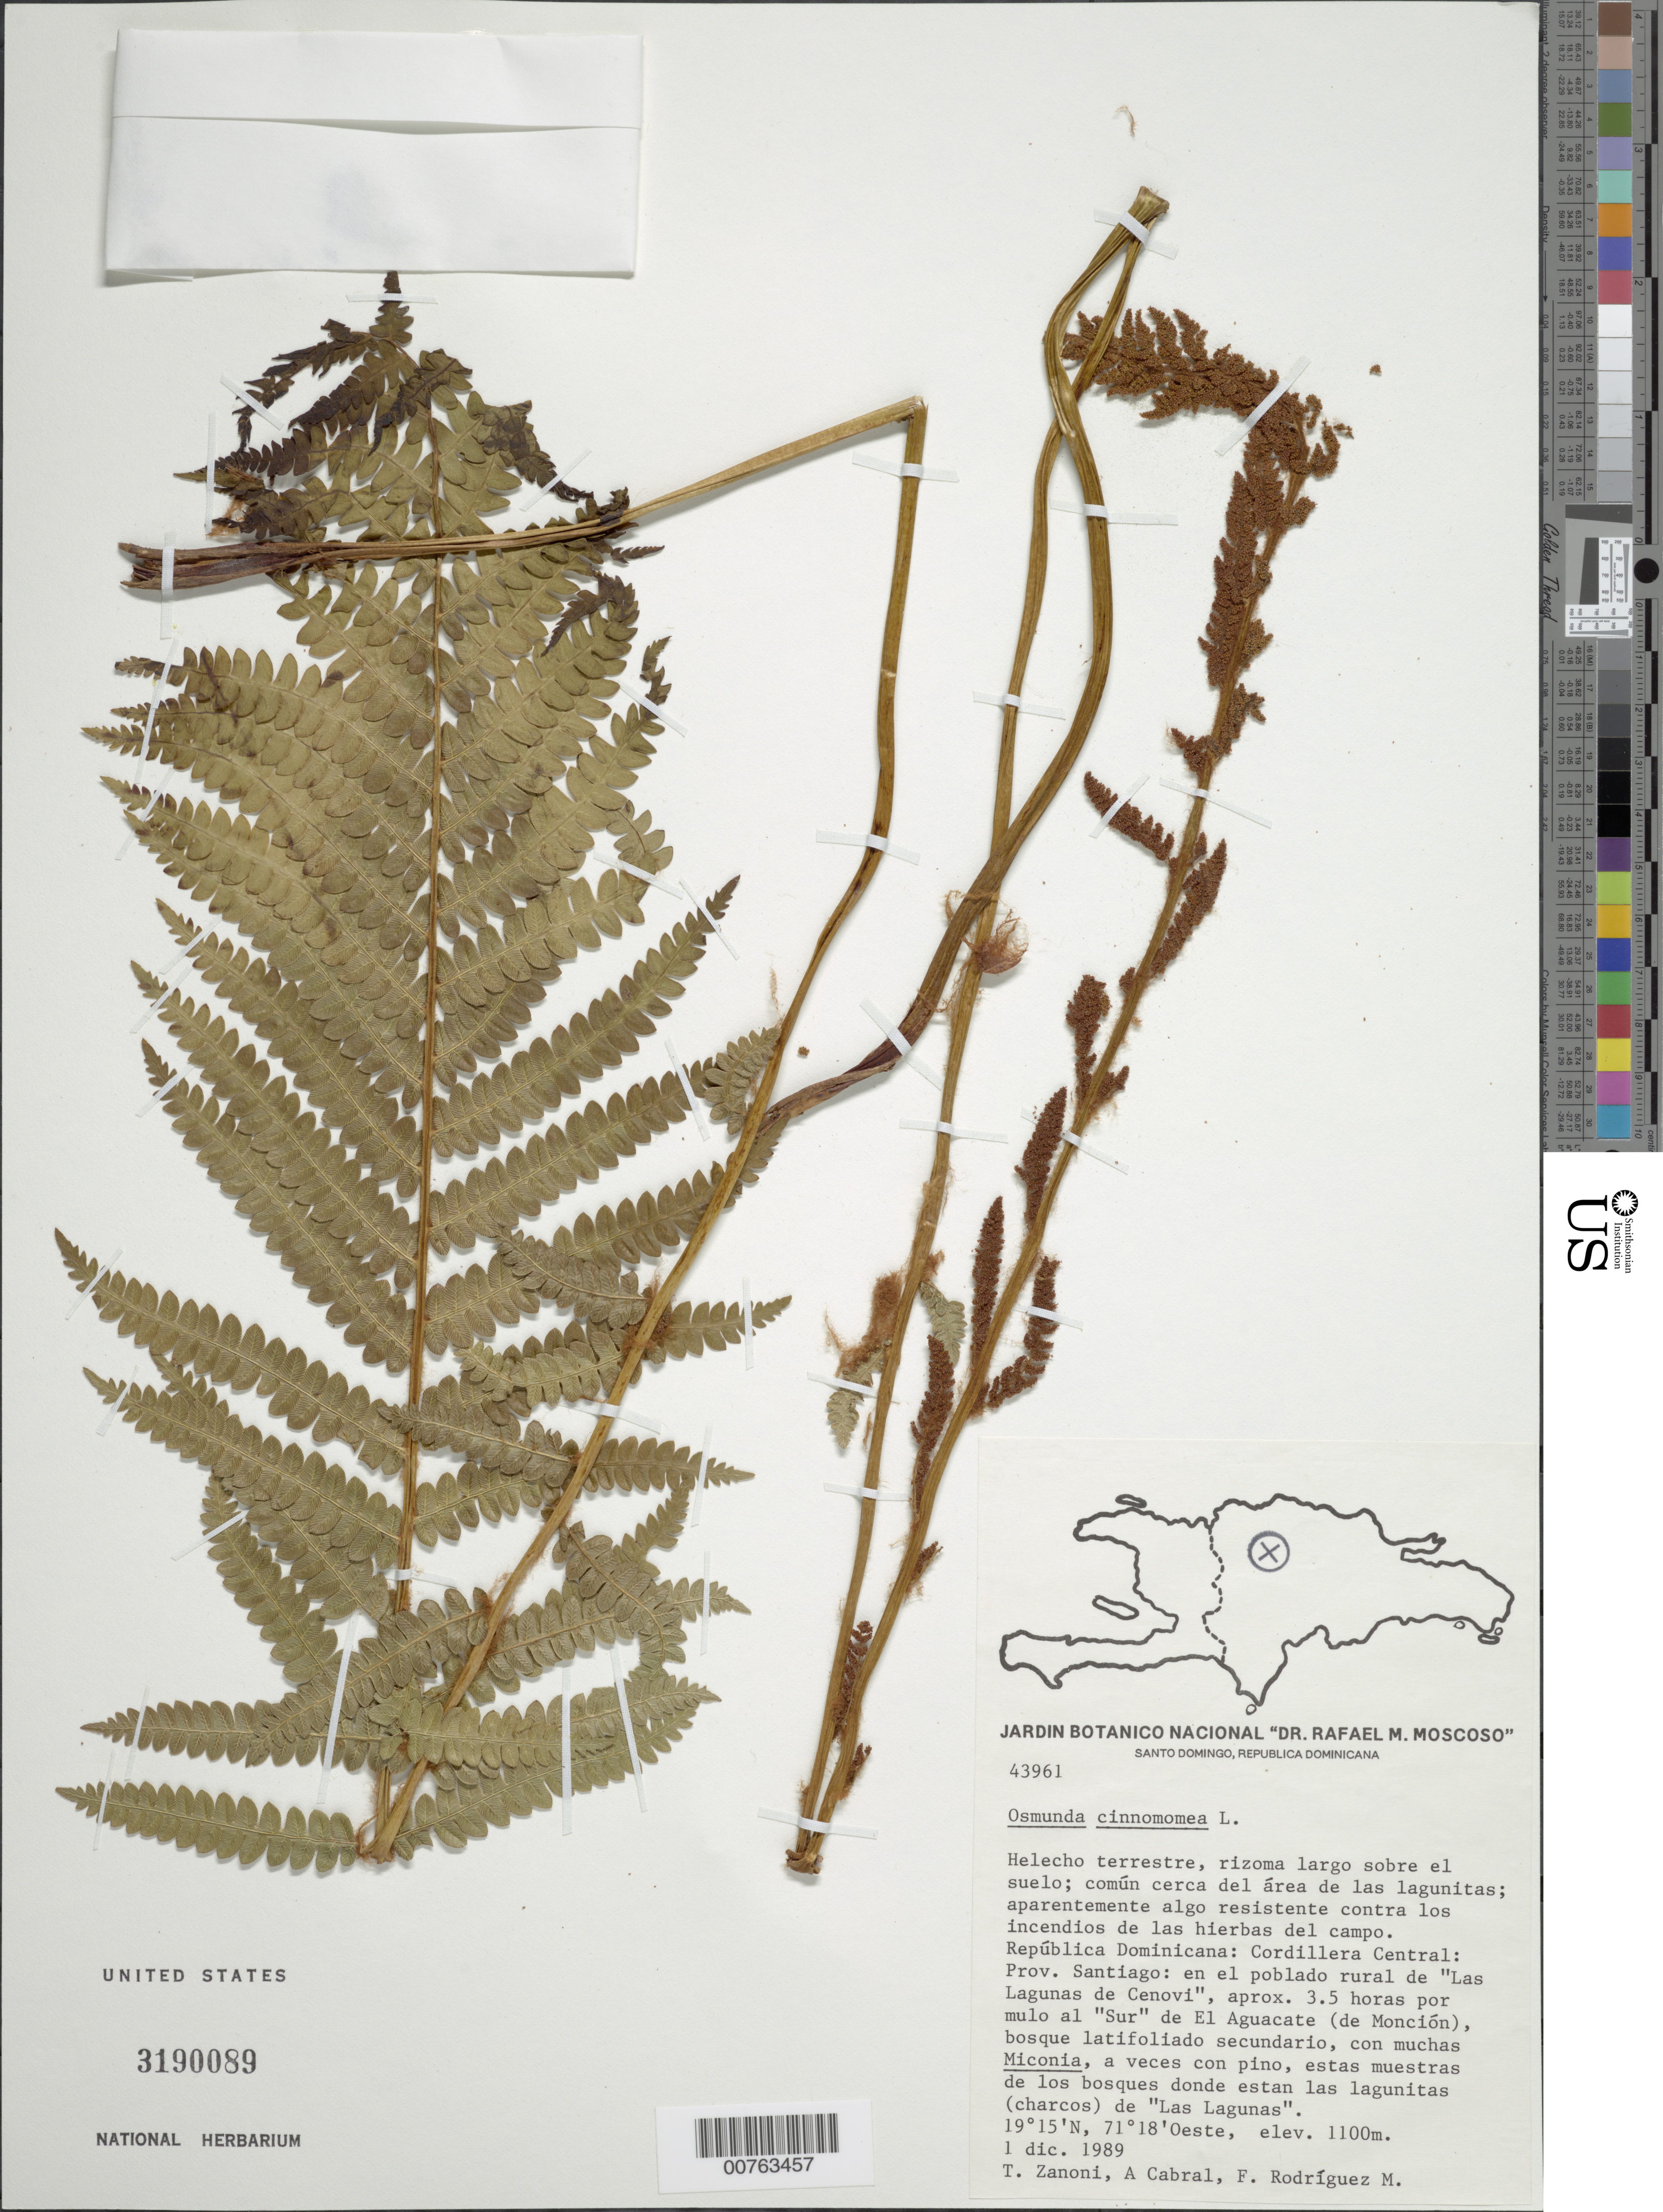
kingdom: Plantae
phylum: Tracheophyta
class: Polypodiopsida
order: Osmundales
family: Osmundaceae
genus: Osmundastrum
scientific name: Osmundastrum cinnamomeum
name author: (L.) C. Presl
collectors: T. A. Zanoni, A. Cabral & F. Rodriguez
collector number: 43961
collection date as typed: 01 Dec 1989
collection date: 1989-12-01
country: Dominican Republic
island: Hispaniola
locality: Cordillera Central, Lagunas de Cenobi, aprox. 3.5 horas por mulo al "Sur" de El Aguacate (de Monción)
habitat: Bosque latifoliado secundario, con muchas Miconia, a veces con pino; común cerca de las lagunitas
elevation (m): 1100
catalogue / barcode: US 3190089